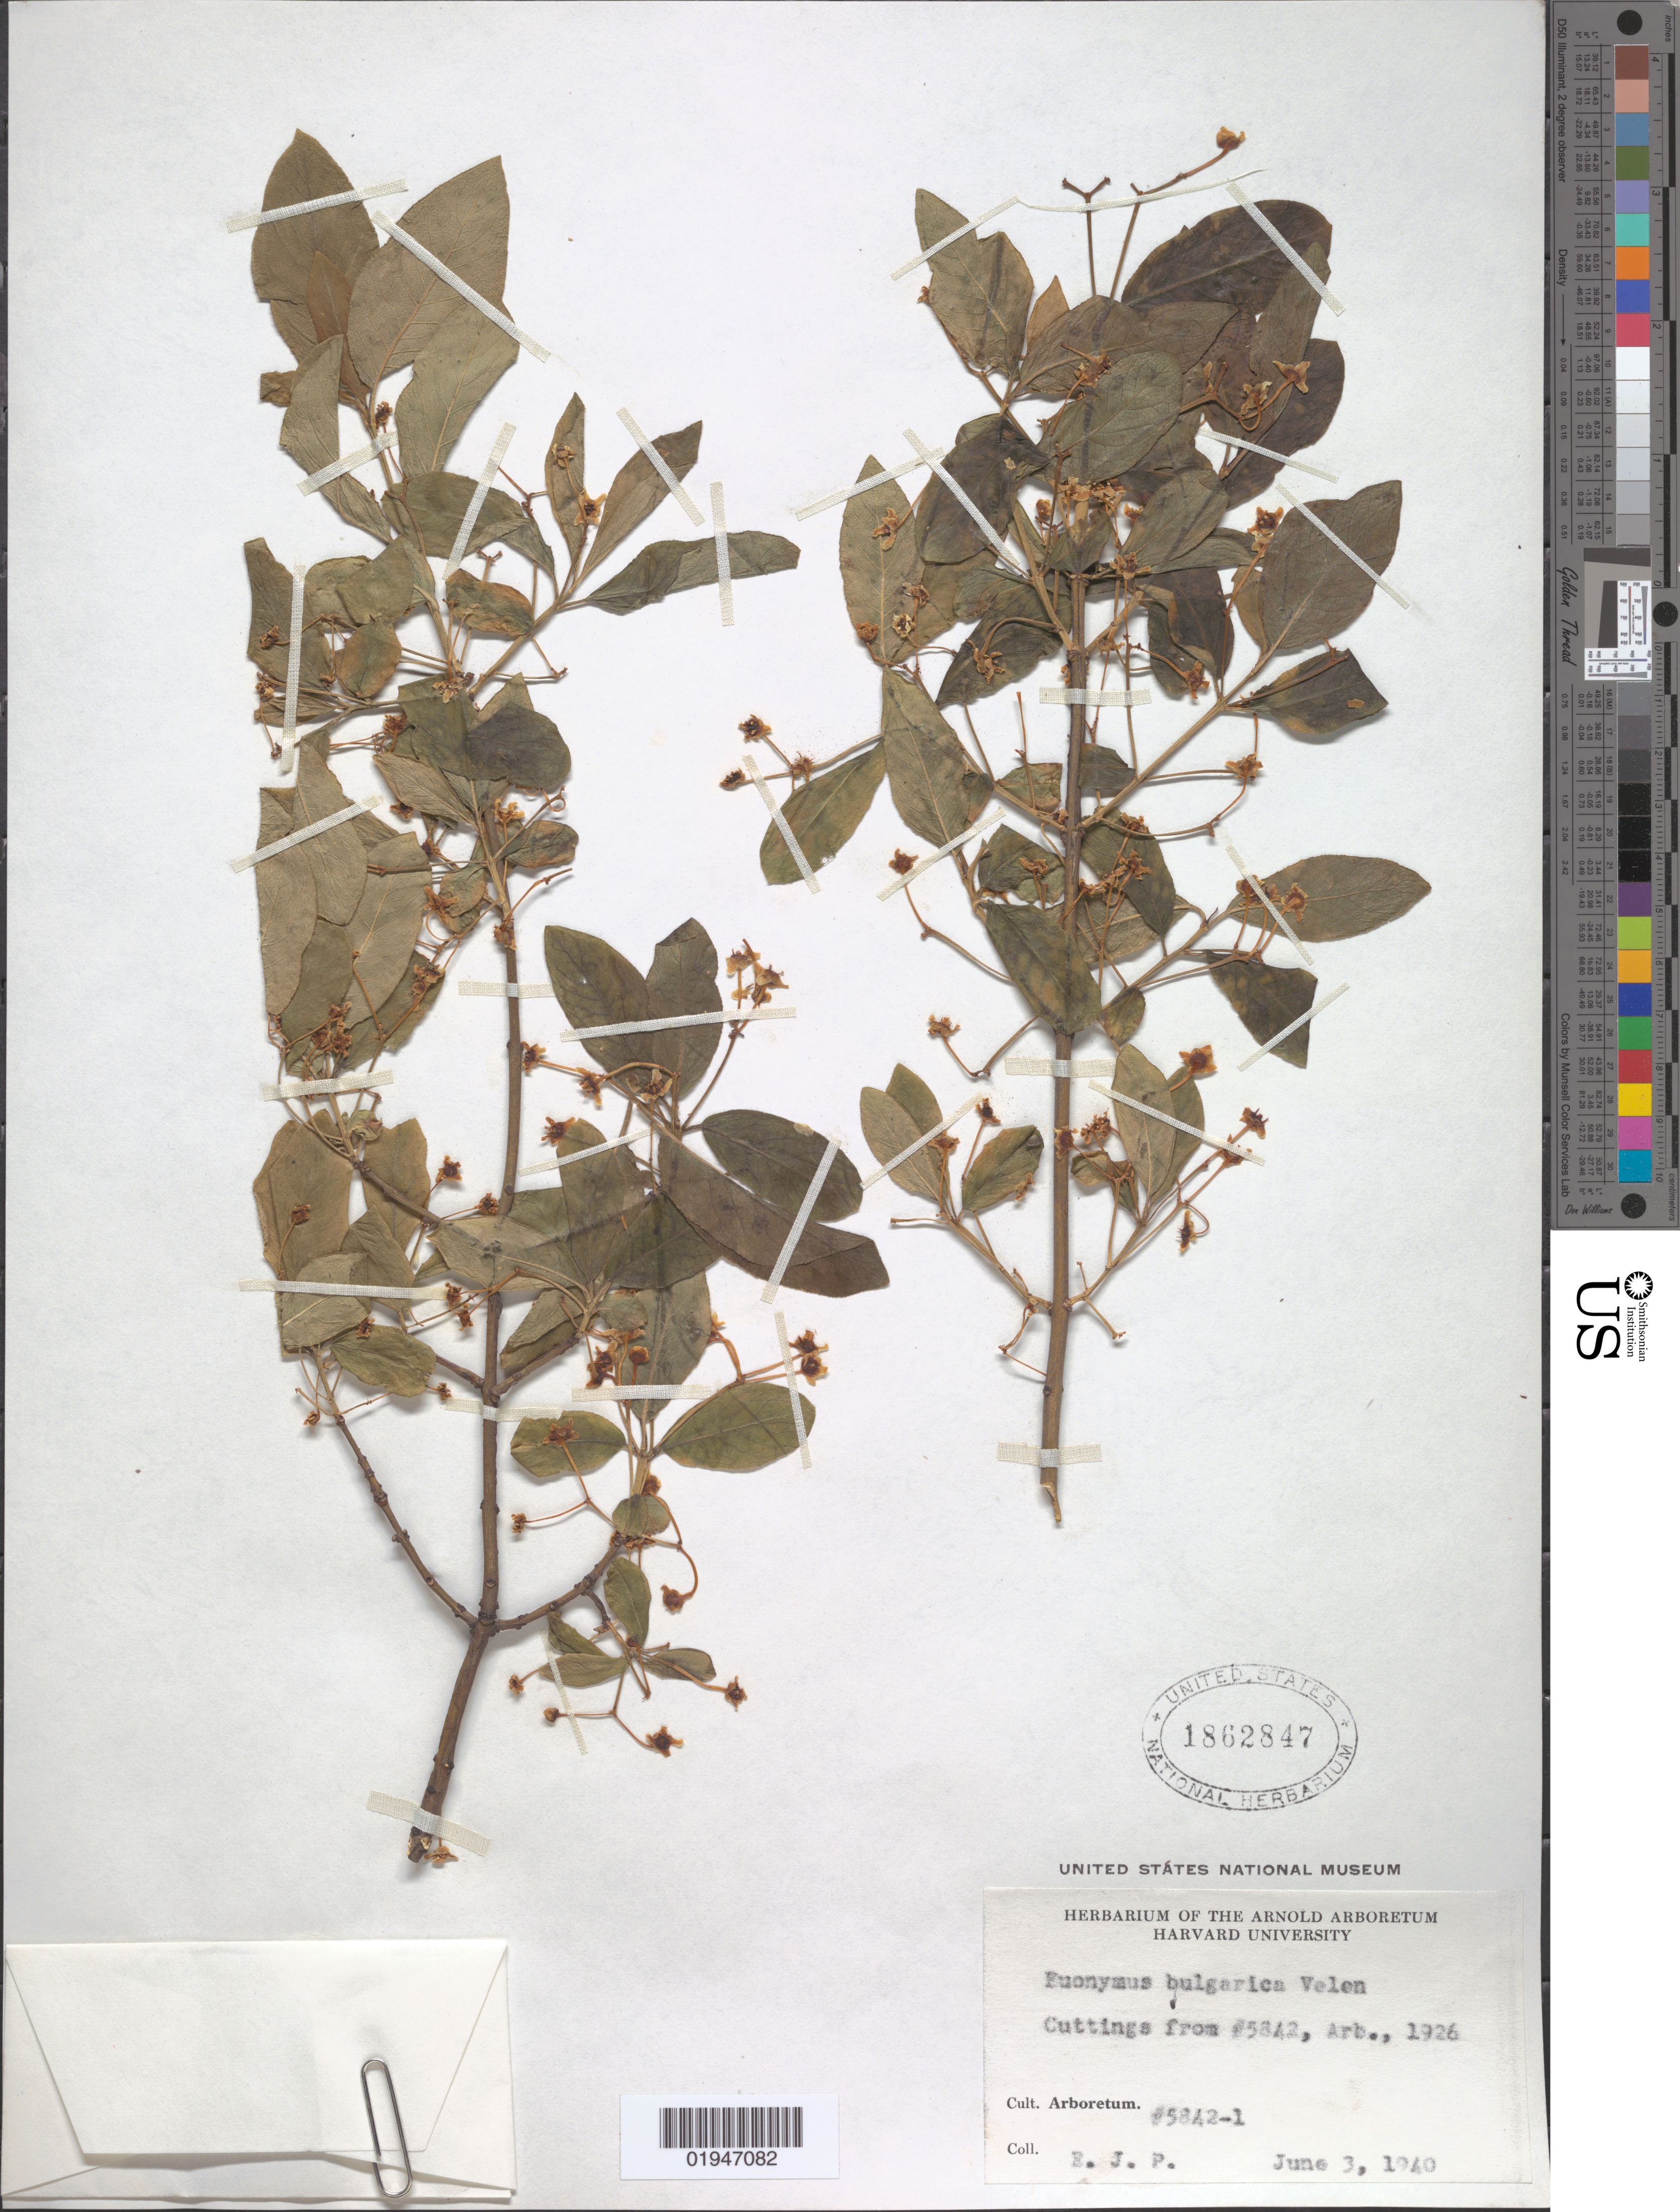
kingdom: Plantae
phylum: Tracheophyta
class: Magnoliopsida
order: Celastrales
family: Celastraceae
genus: Euonymus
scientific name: Euonymus europaeus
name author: L.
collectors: E. J. Palmer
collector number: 5842-1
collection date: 1940-06-03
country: United States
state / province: Massachusetts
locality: Cambridge, Arnold Arboretum, Harvard University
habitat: Cultivated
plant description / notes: From label: "Cuttings from #5842, Arb., 1926"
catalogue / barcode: US 1862847